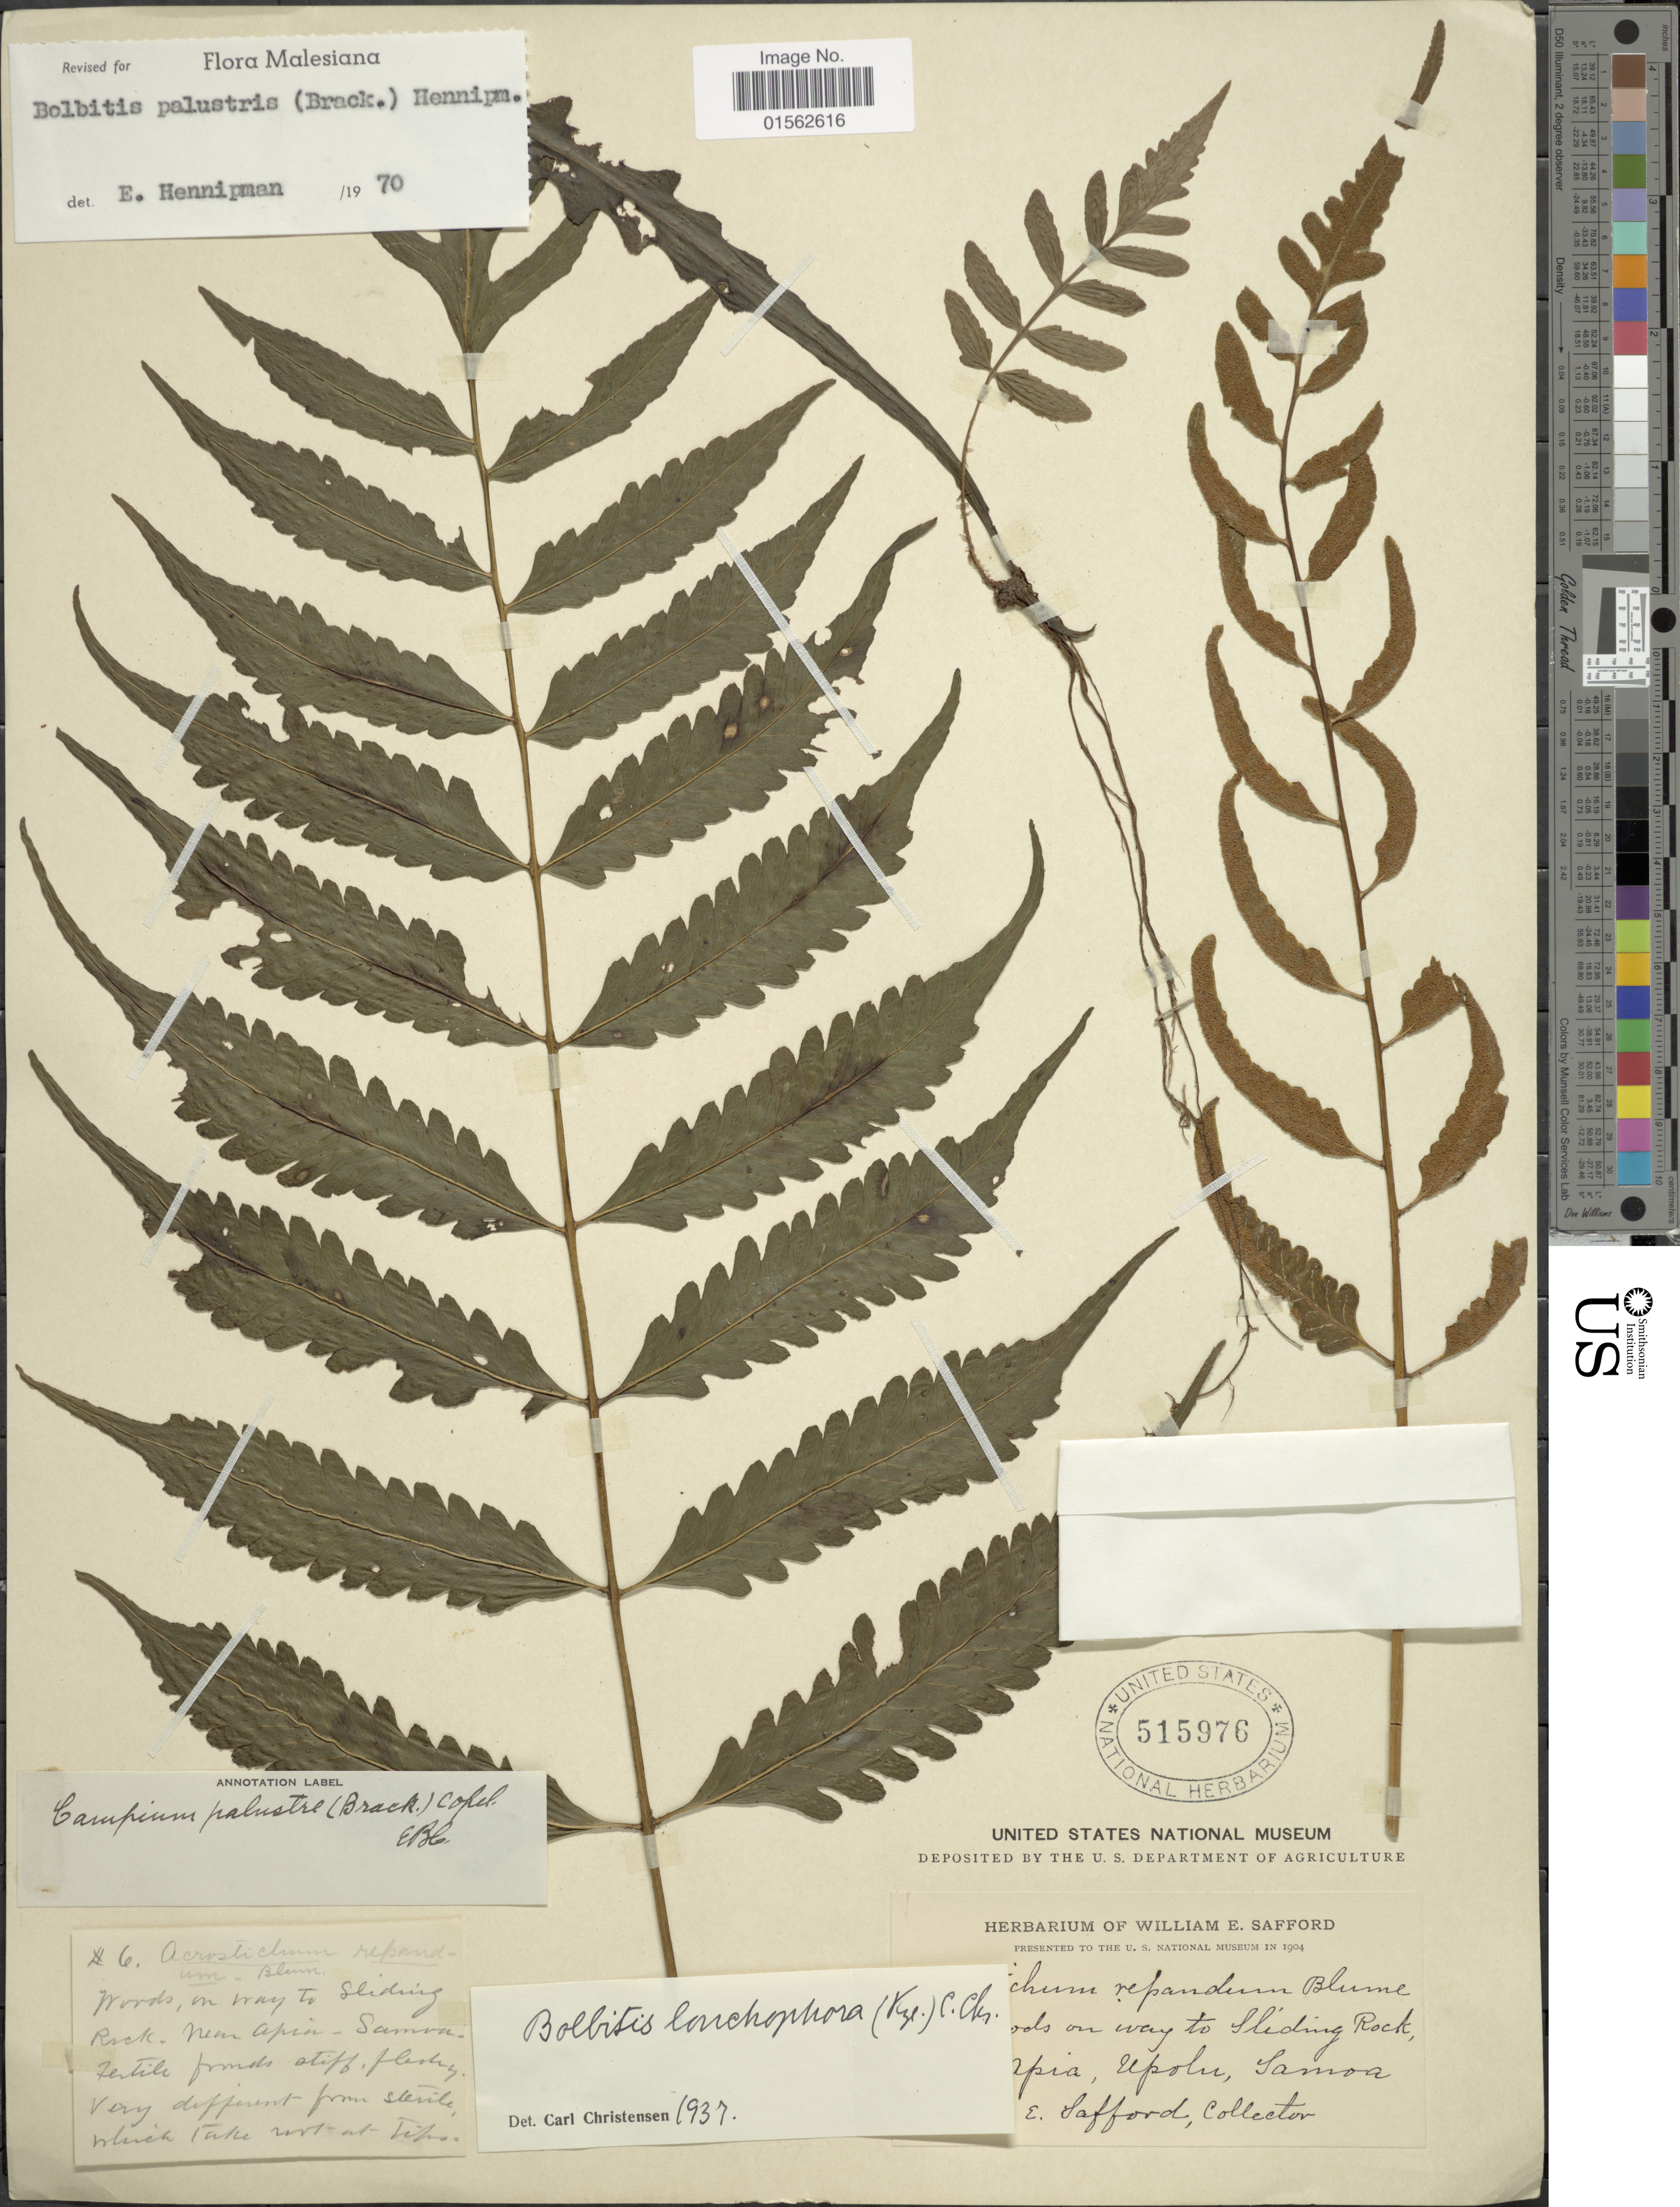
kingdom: Plantae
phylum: Tracheophyta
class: Polypodiopsida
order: Polypodiales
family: Dryopteridaceae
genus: Bolbitis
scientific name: Bolbitis palustris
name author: (Brack.) Hennipman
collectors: W. E. Safford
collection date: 1904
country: Samoa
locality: Woods on way to Sliding rock, near Apia, Upolu, Samoa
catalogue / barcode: US 515976